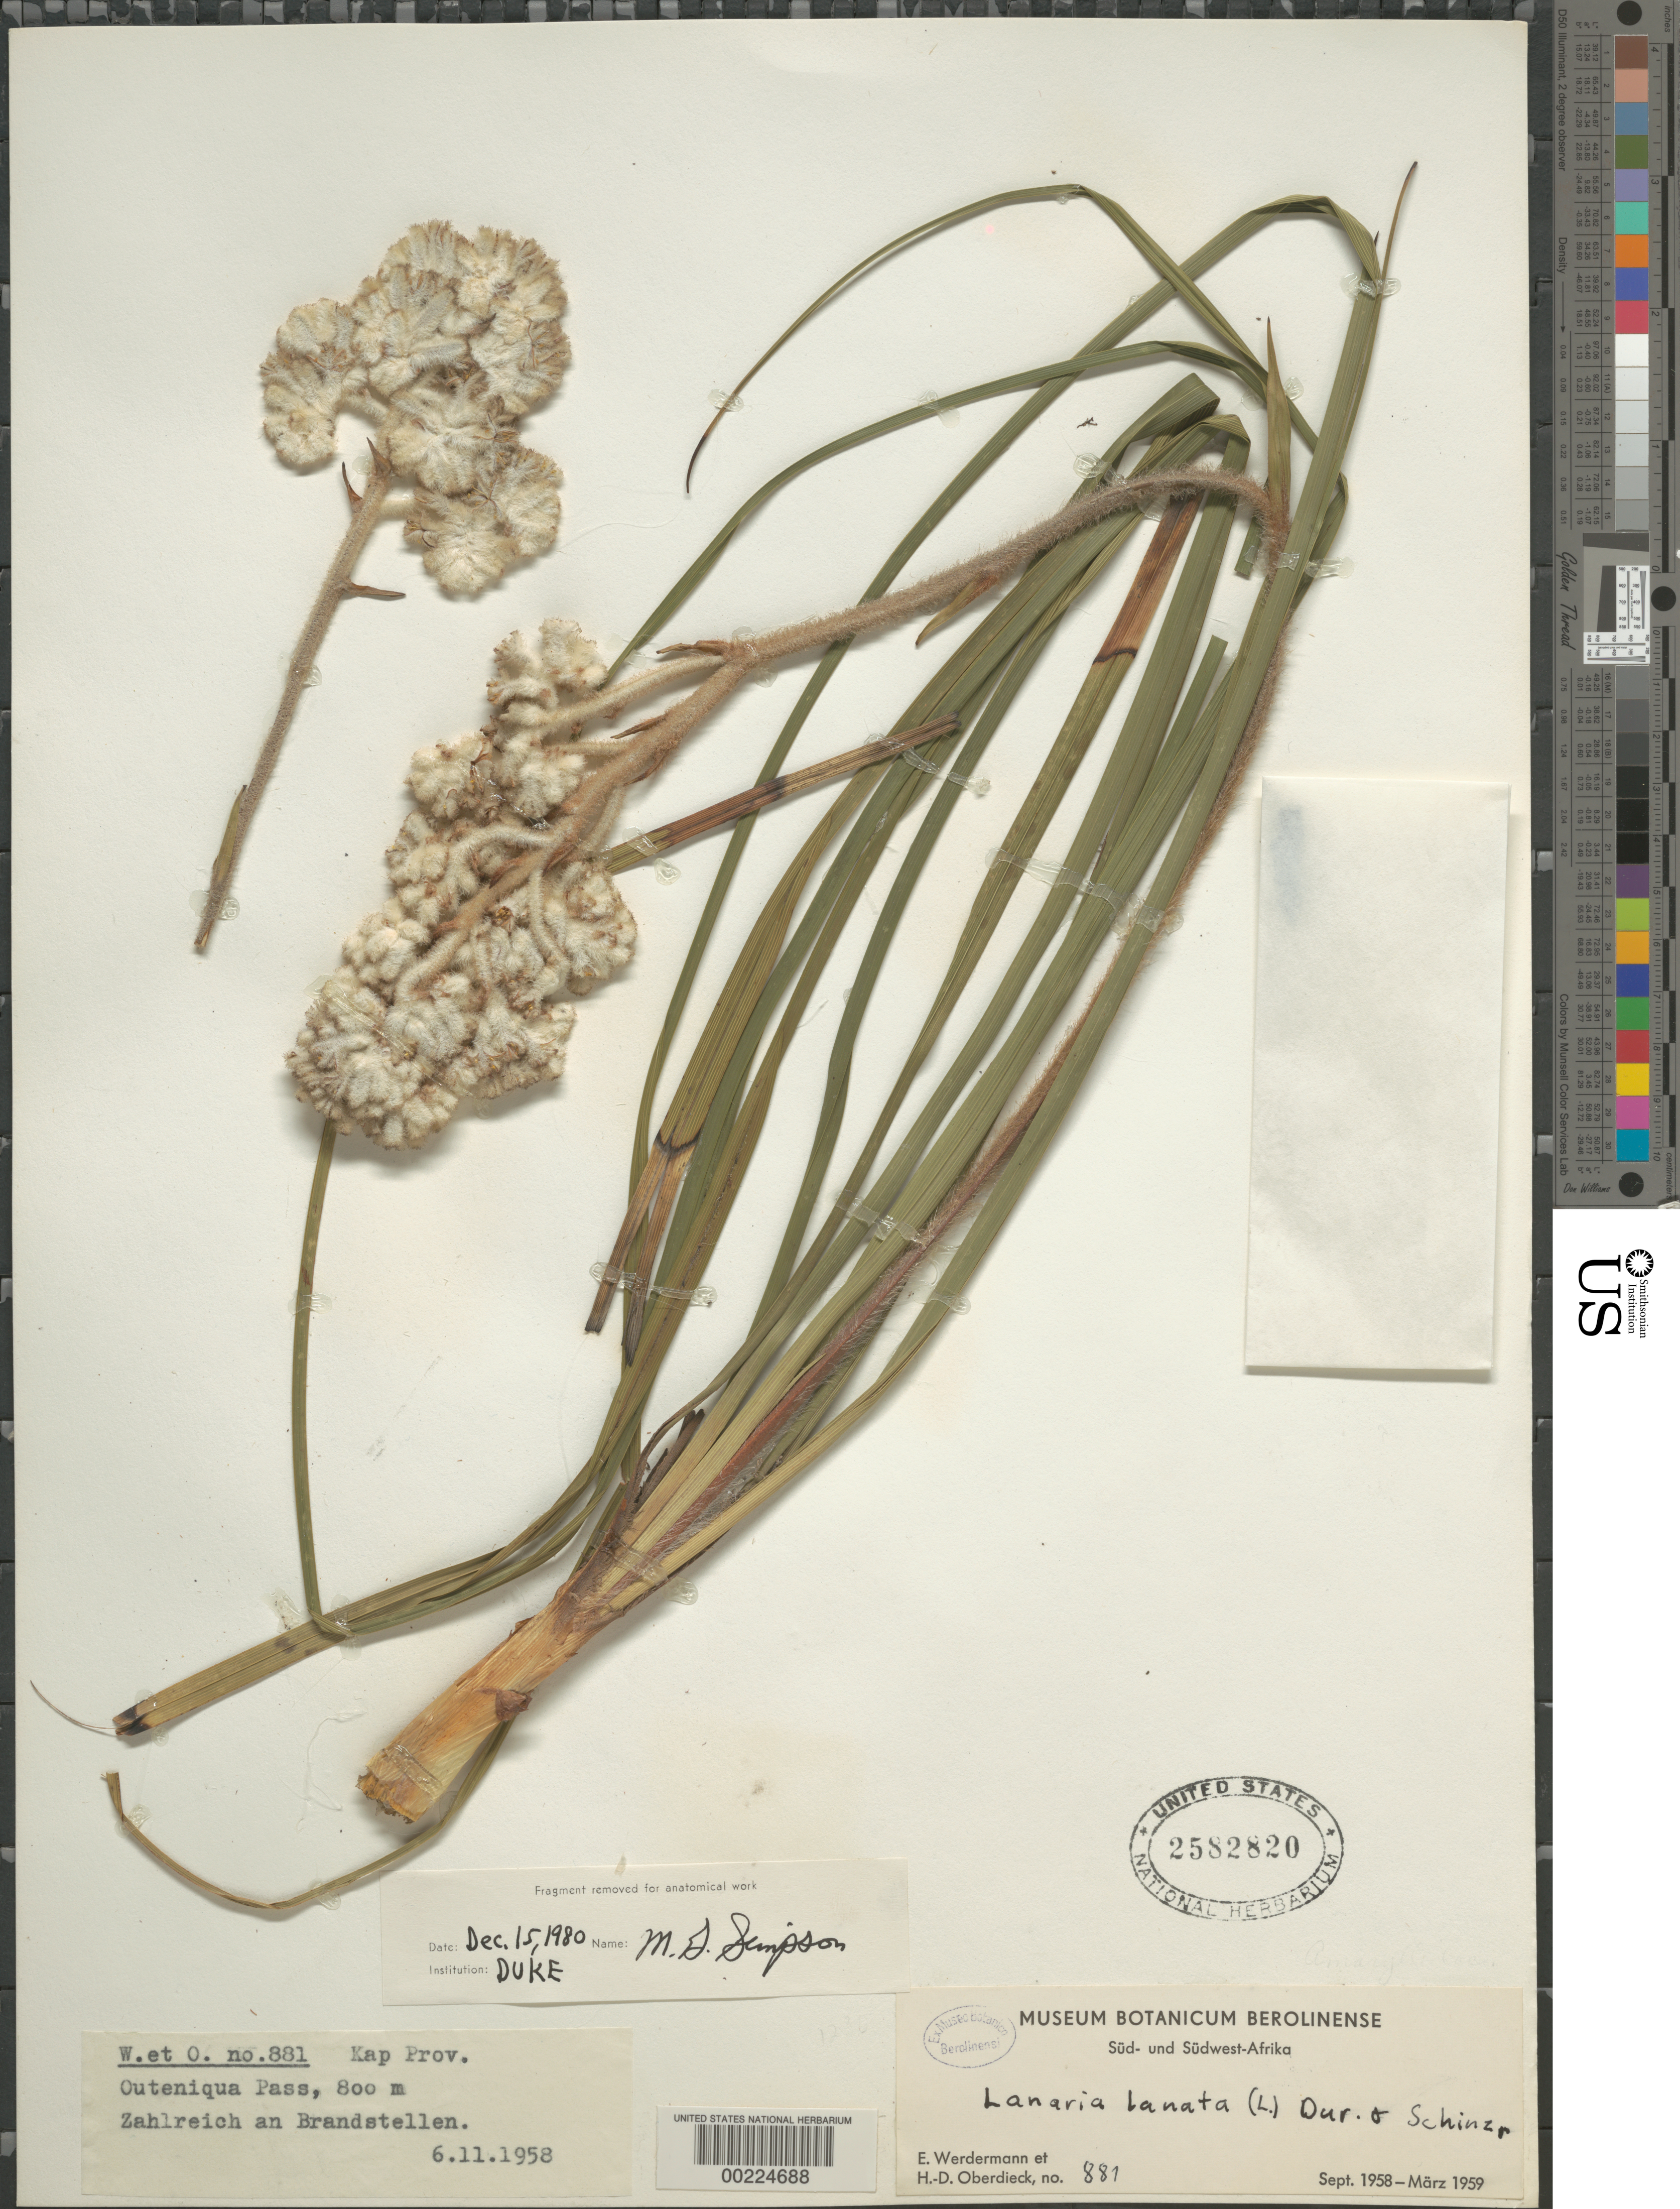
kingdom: Plantae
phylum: Tracheophyta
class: Liliopsida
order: Asparagales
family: Lanariaceae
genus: Lanaria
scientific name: Lanaria lanata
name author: (L.) Durand & Schinz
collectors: E. Werdermann & H. Oberdieck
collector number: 887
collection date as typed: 06 Nov 1958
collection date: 1958-11-06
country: South Africa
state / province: Western Cape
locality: Outeniqua pass, zahlreich to brandstellen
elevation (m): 800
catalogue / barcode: US 2582820